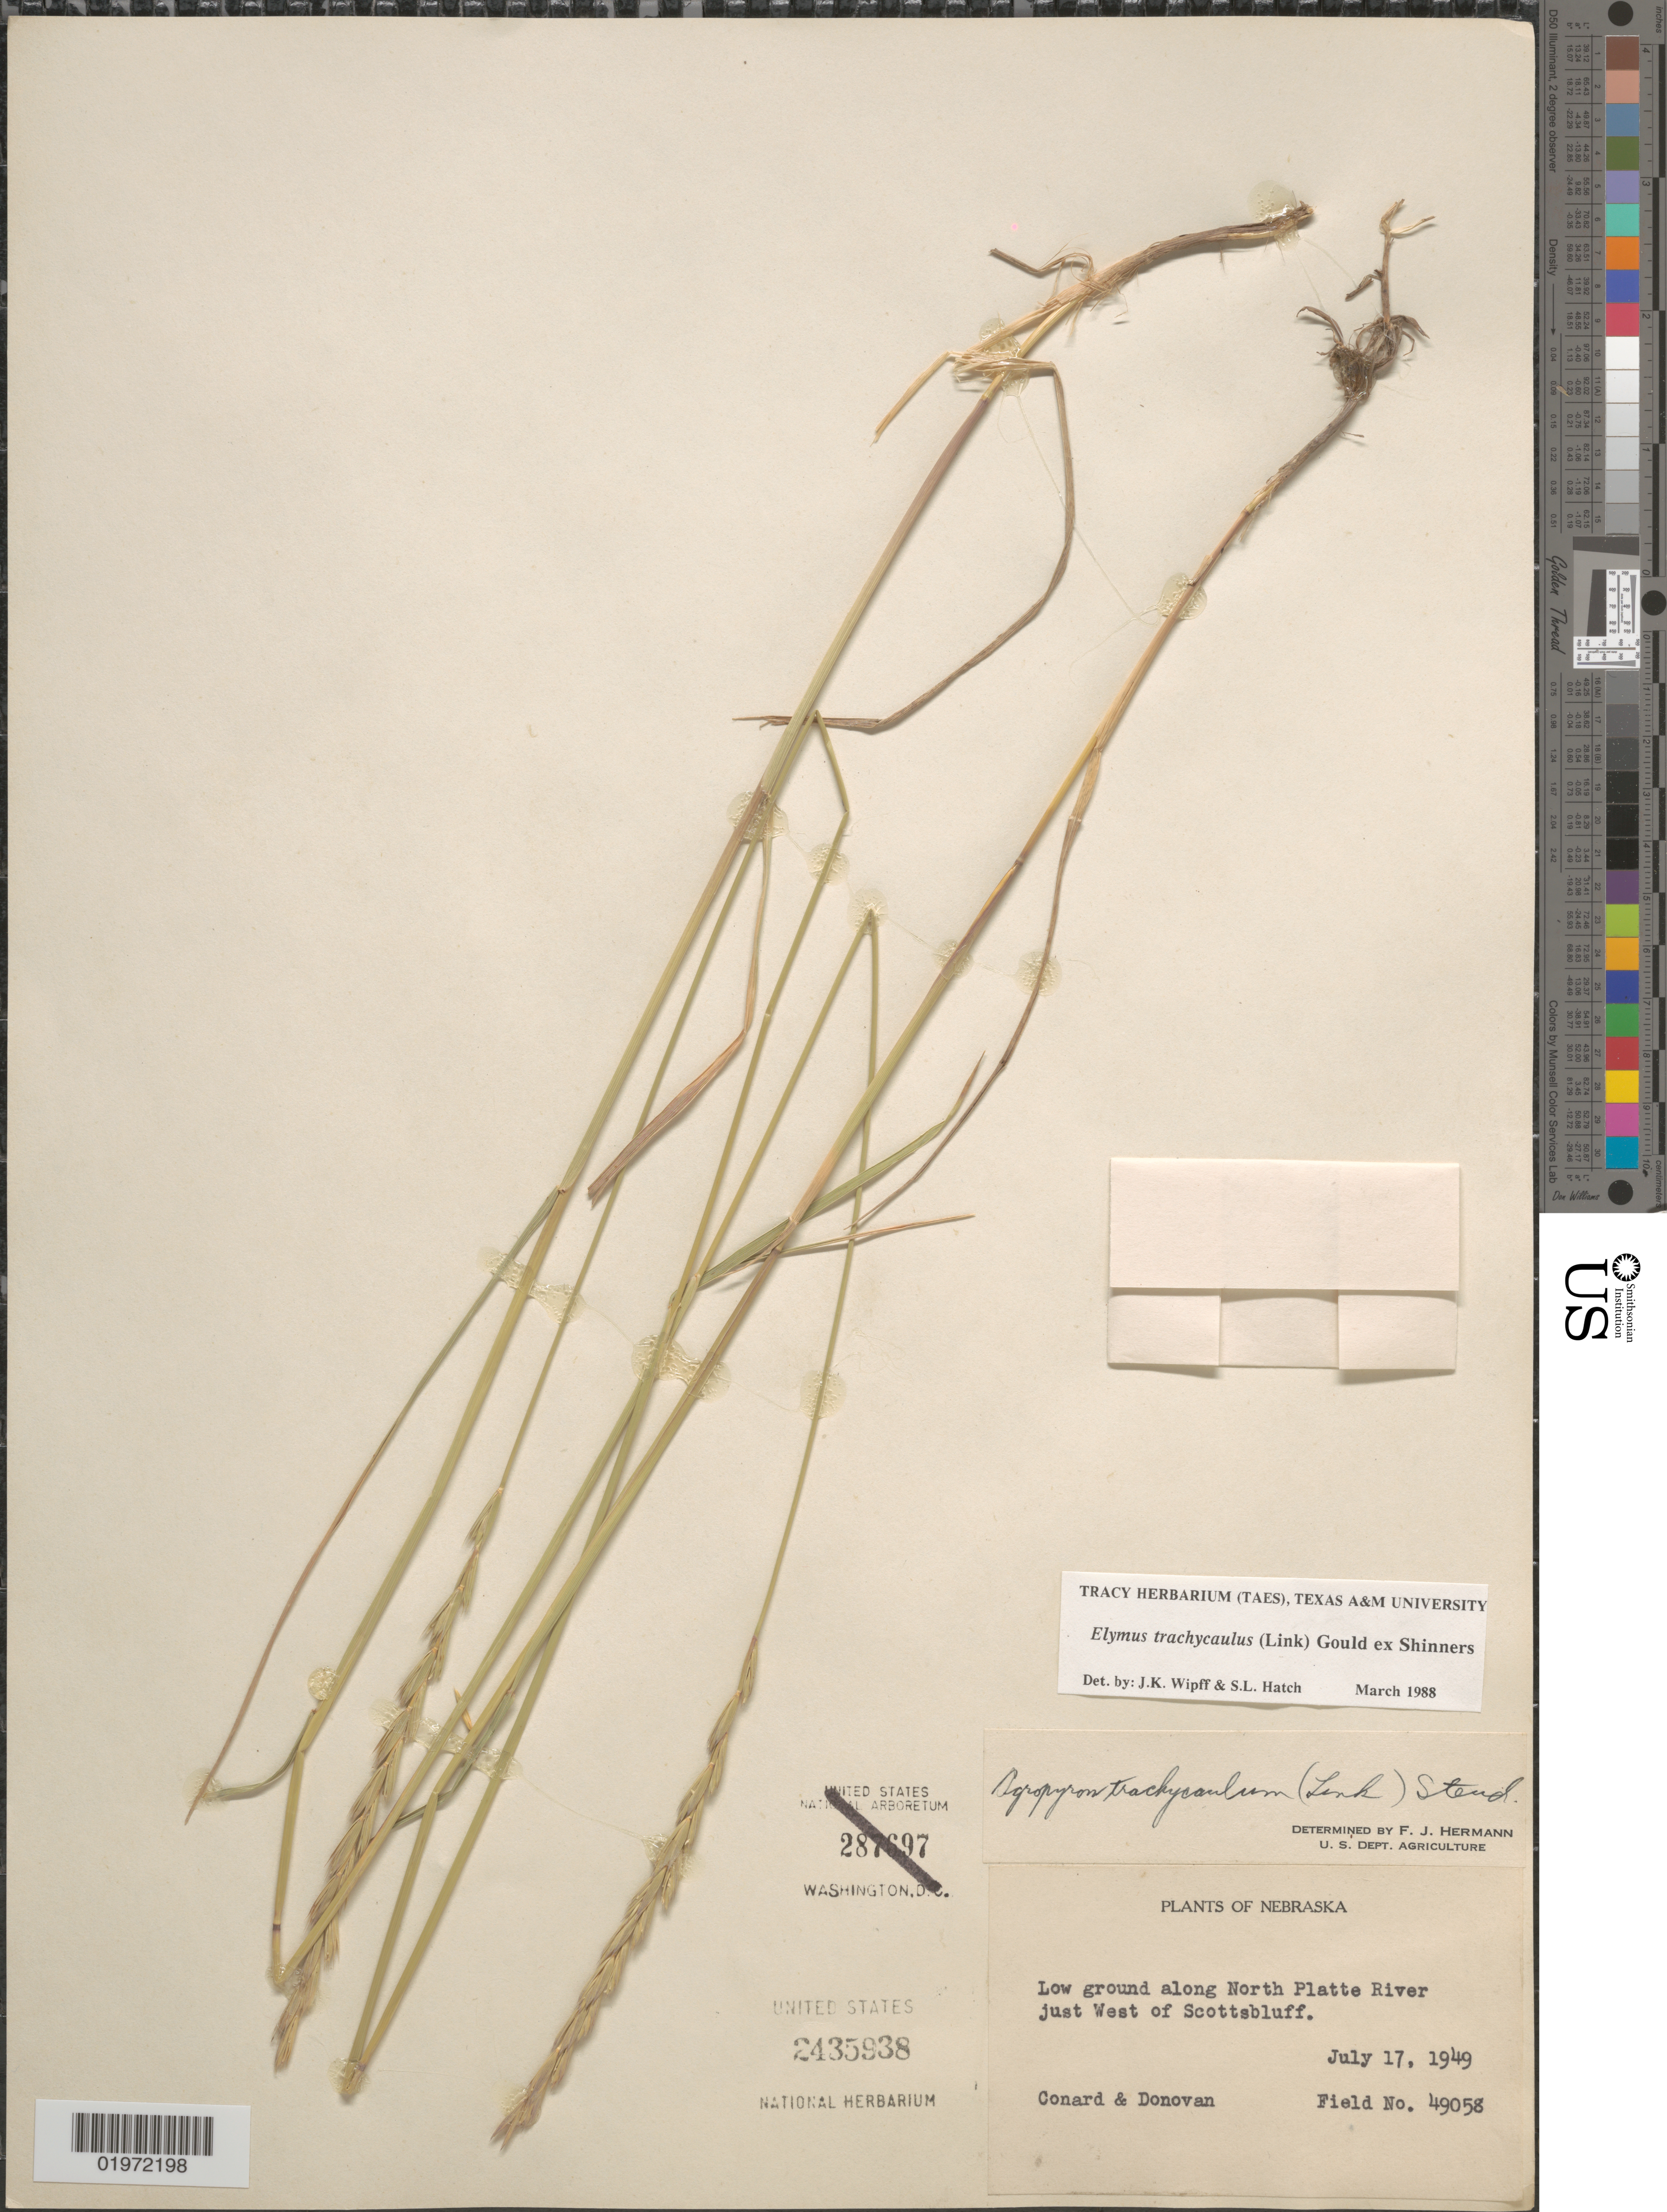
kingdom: Plantae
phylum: Tracheophyta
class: Liliopsida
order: Poales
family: Poaceae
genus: Elymus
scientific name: Elymus trachycaulus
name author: (Link) Gould ex Shinners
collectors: Conard & -. Donovan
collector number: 49058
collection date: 1949-07-17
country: United States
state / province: Nebraska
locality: Low ground along North Platte River just West of Scottsbluff.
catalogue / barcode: US 2435938